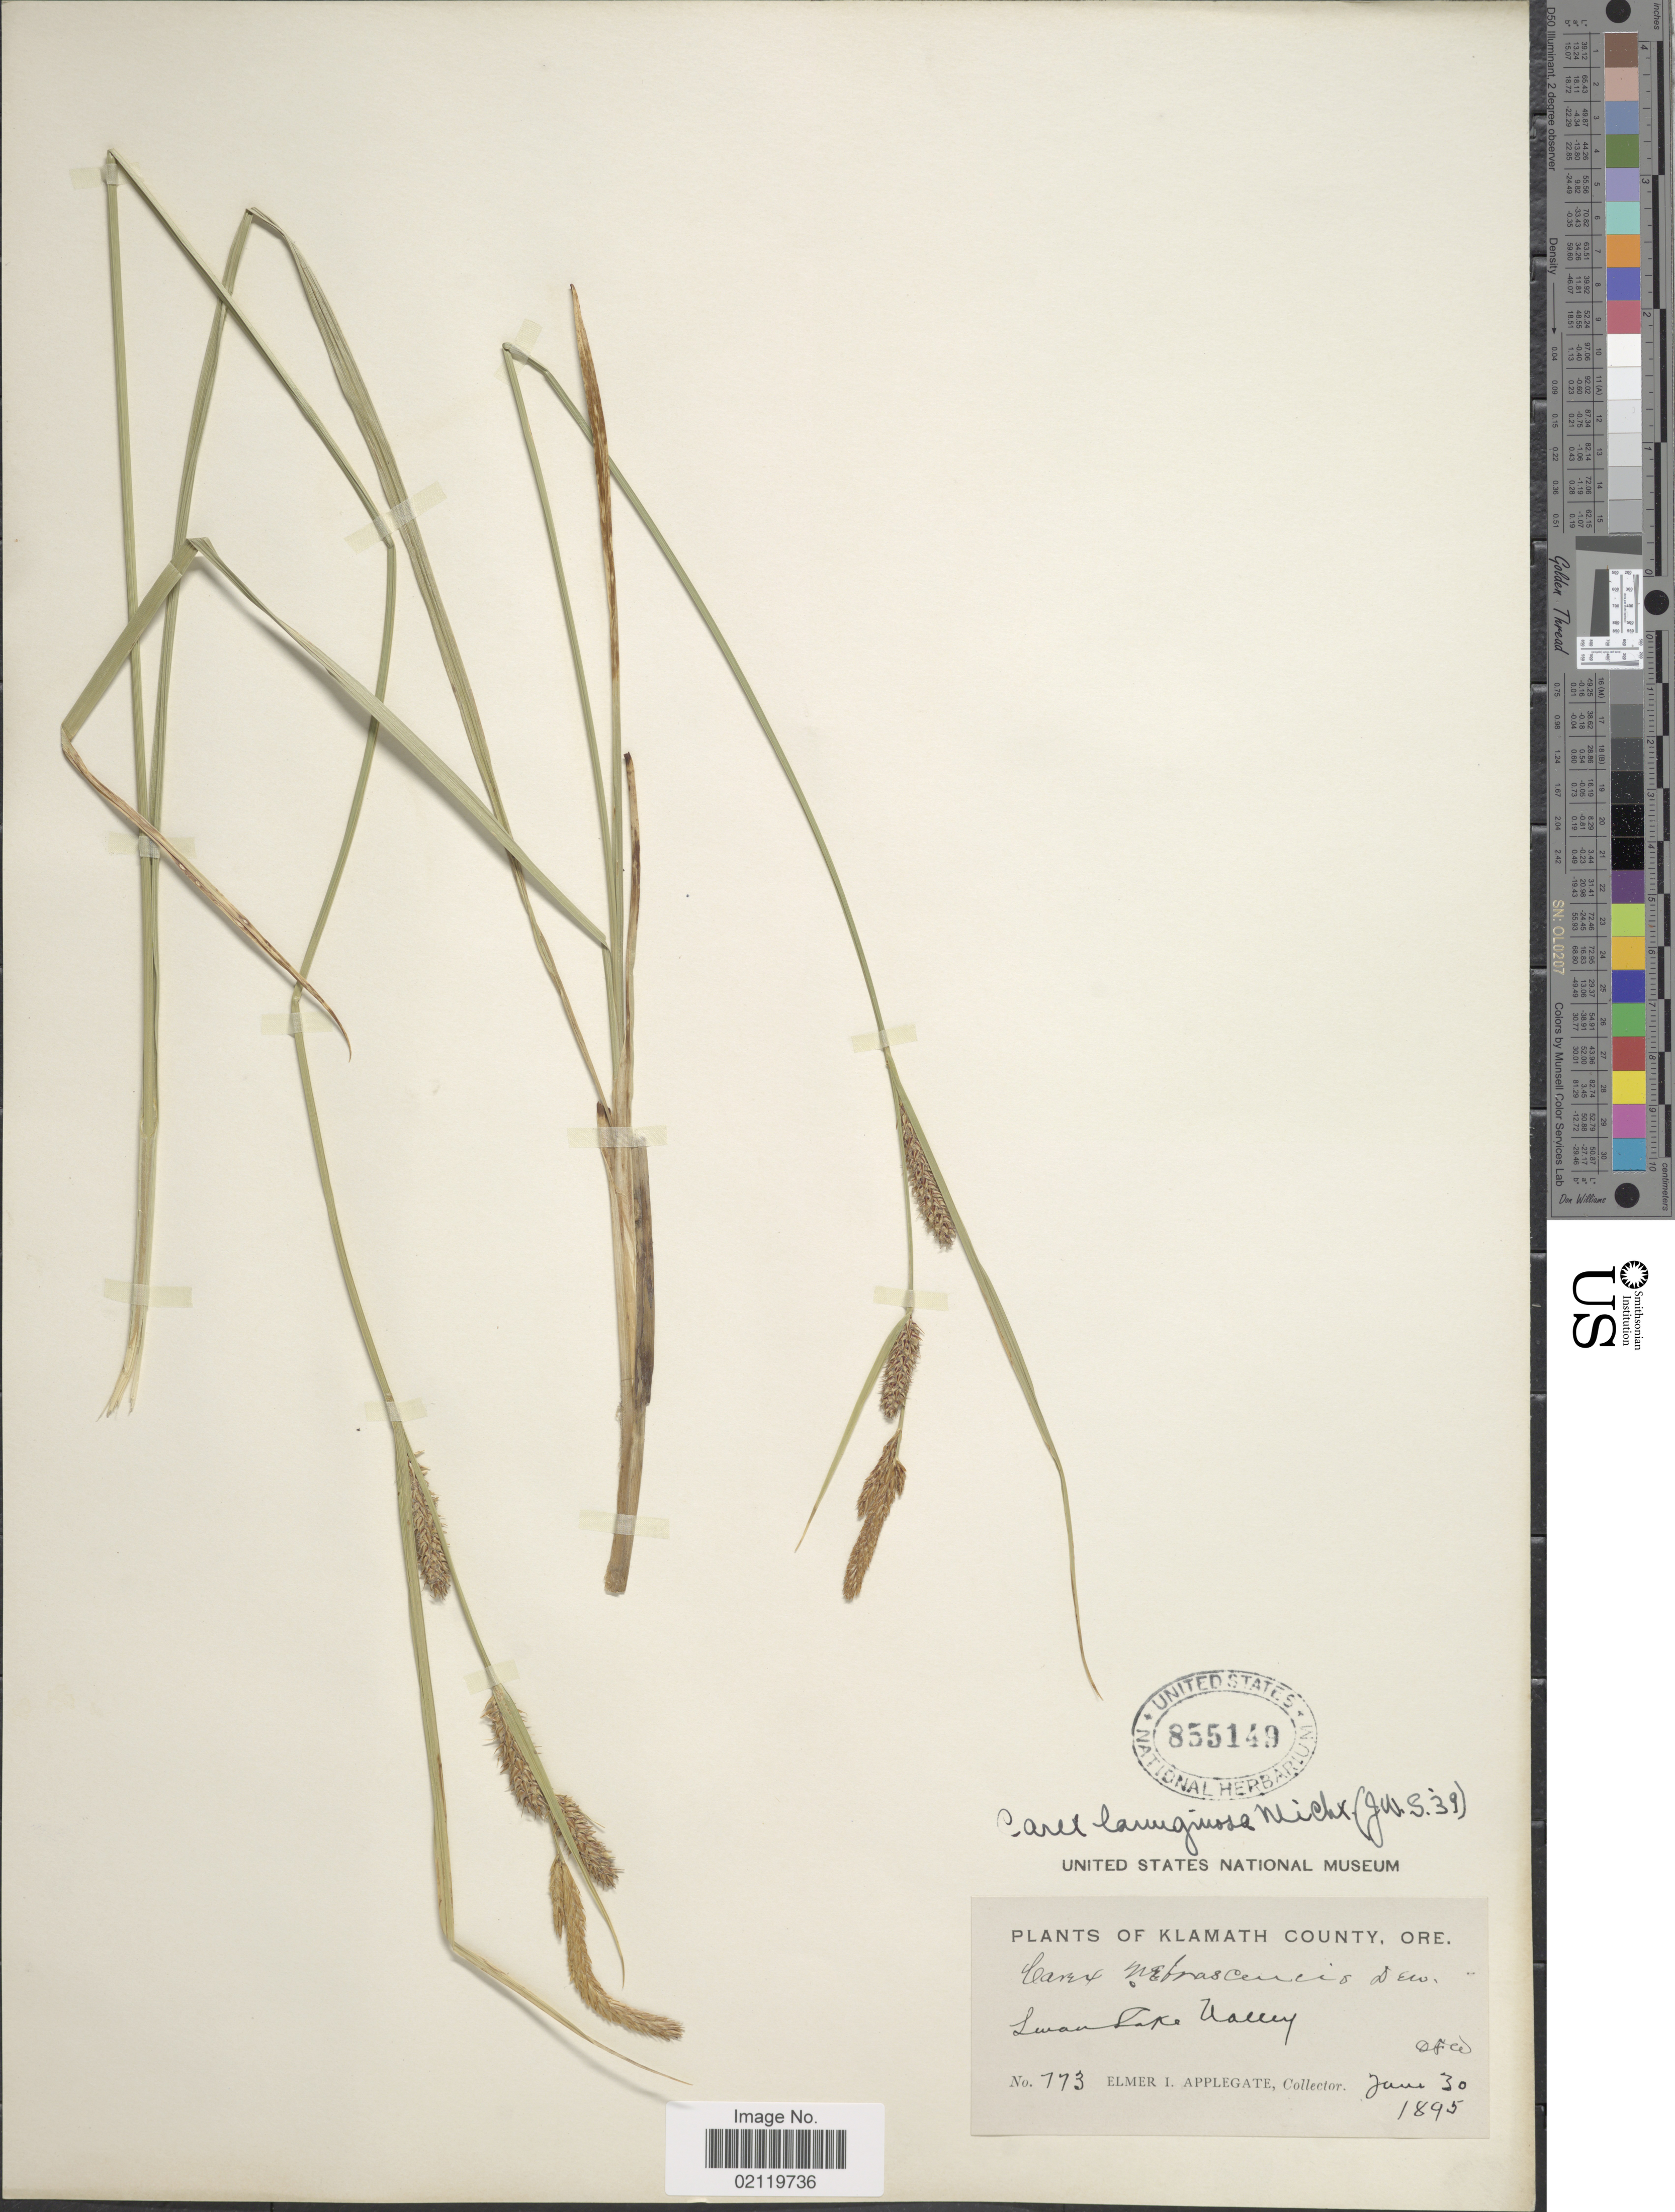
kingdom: Plantae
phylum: Tracheophyta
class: Liliopsida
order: Poales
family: Cyperaceae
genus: Carex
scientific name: Carex pellita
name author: Muhl. ex Willd.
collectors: E. I. Applegate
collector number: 773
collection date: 1895-06-30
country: United States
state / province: Oregon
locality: Klamath County, Ore. Swan Lake Valley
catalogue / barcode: US 855149